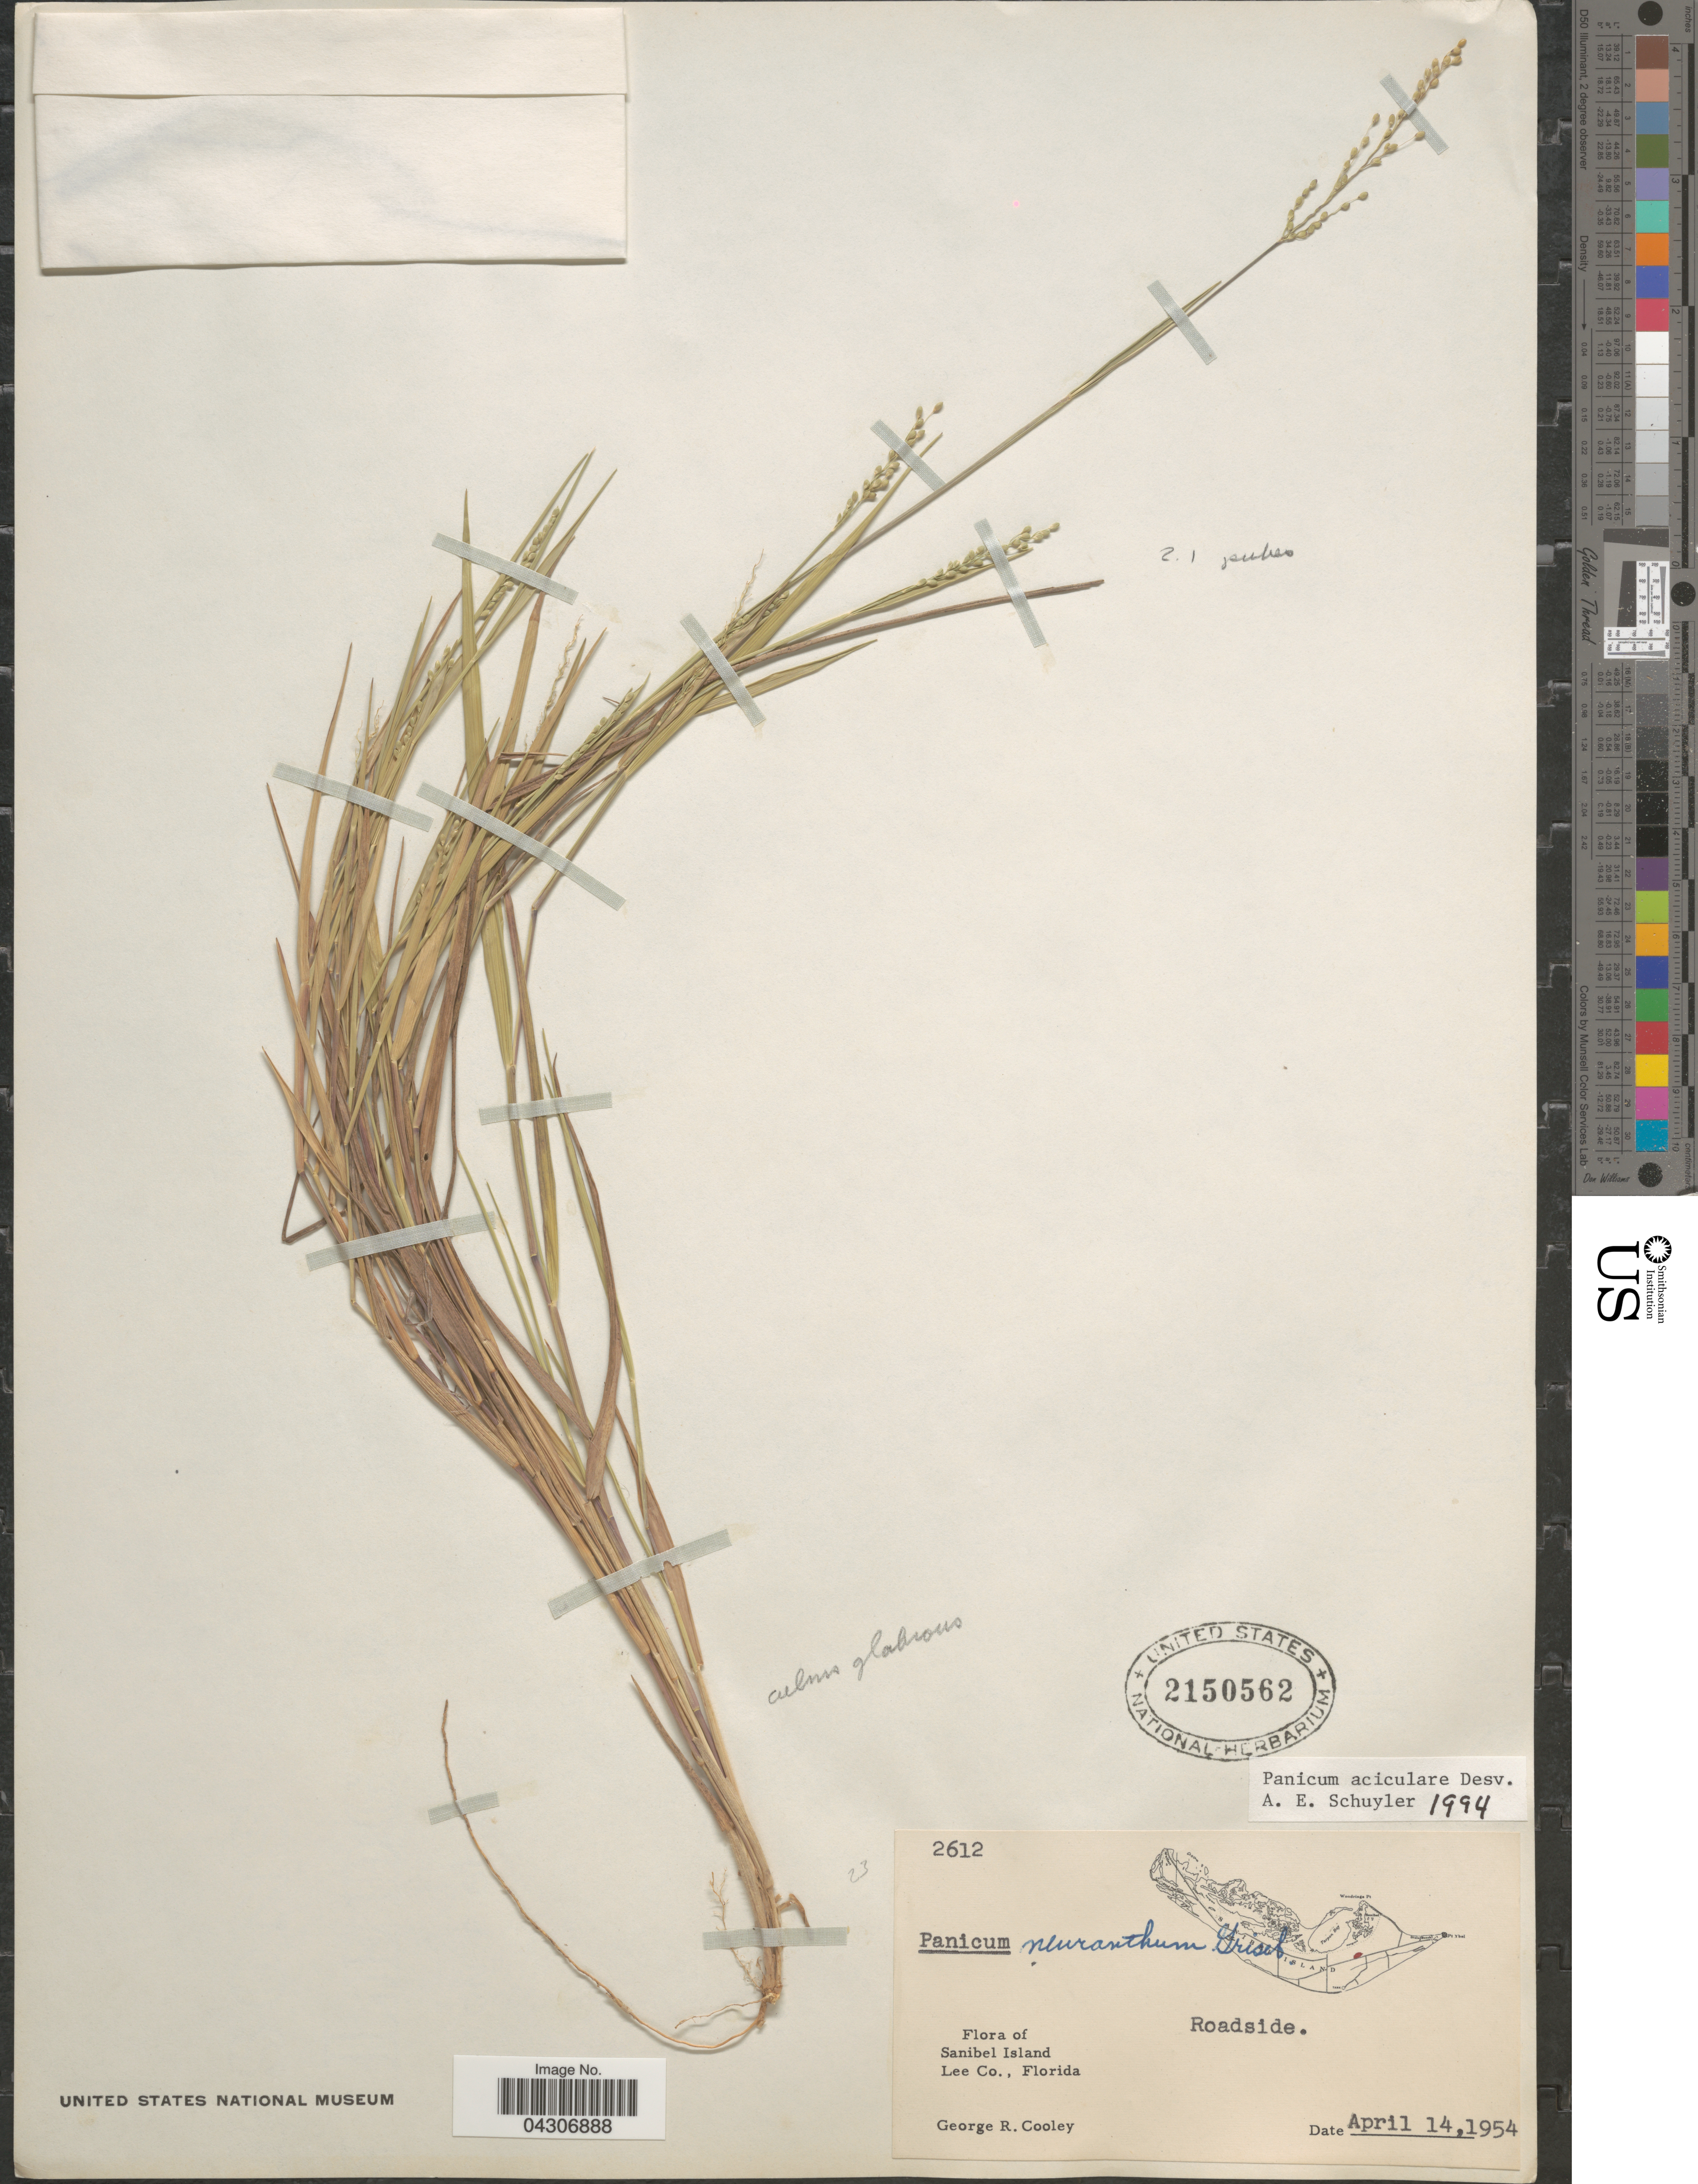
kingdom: Plantae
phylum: Tracheophyta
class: Liliopsida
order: Poales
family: Poaceae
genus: Dichanthelium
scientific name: Dichanthelium aciculare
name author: (Desv. ex Poir.) Gould & C.A. Clark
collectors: G. R. Cooley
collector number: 2612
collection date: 1954-04-14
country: United States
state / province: Florida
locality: Sanibel Island. Lee Co.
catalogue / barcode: US 2150562